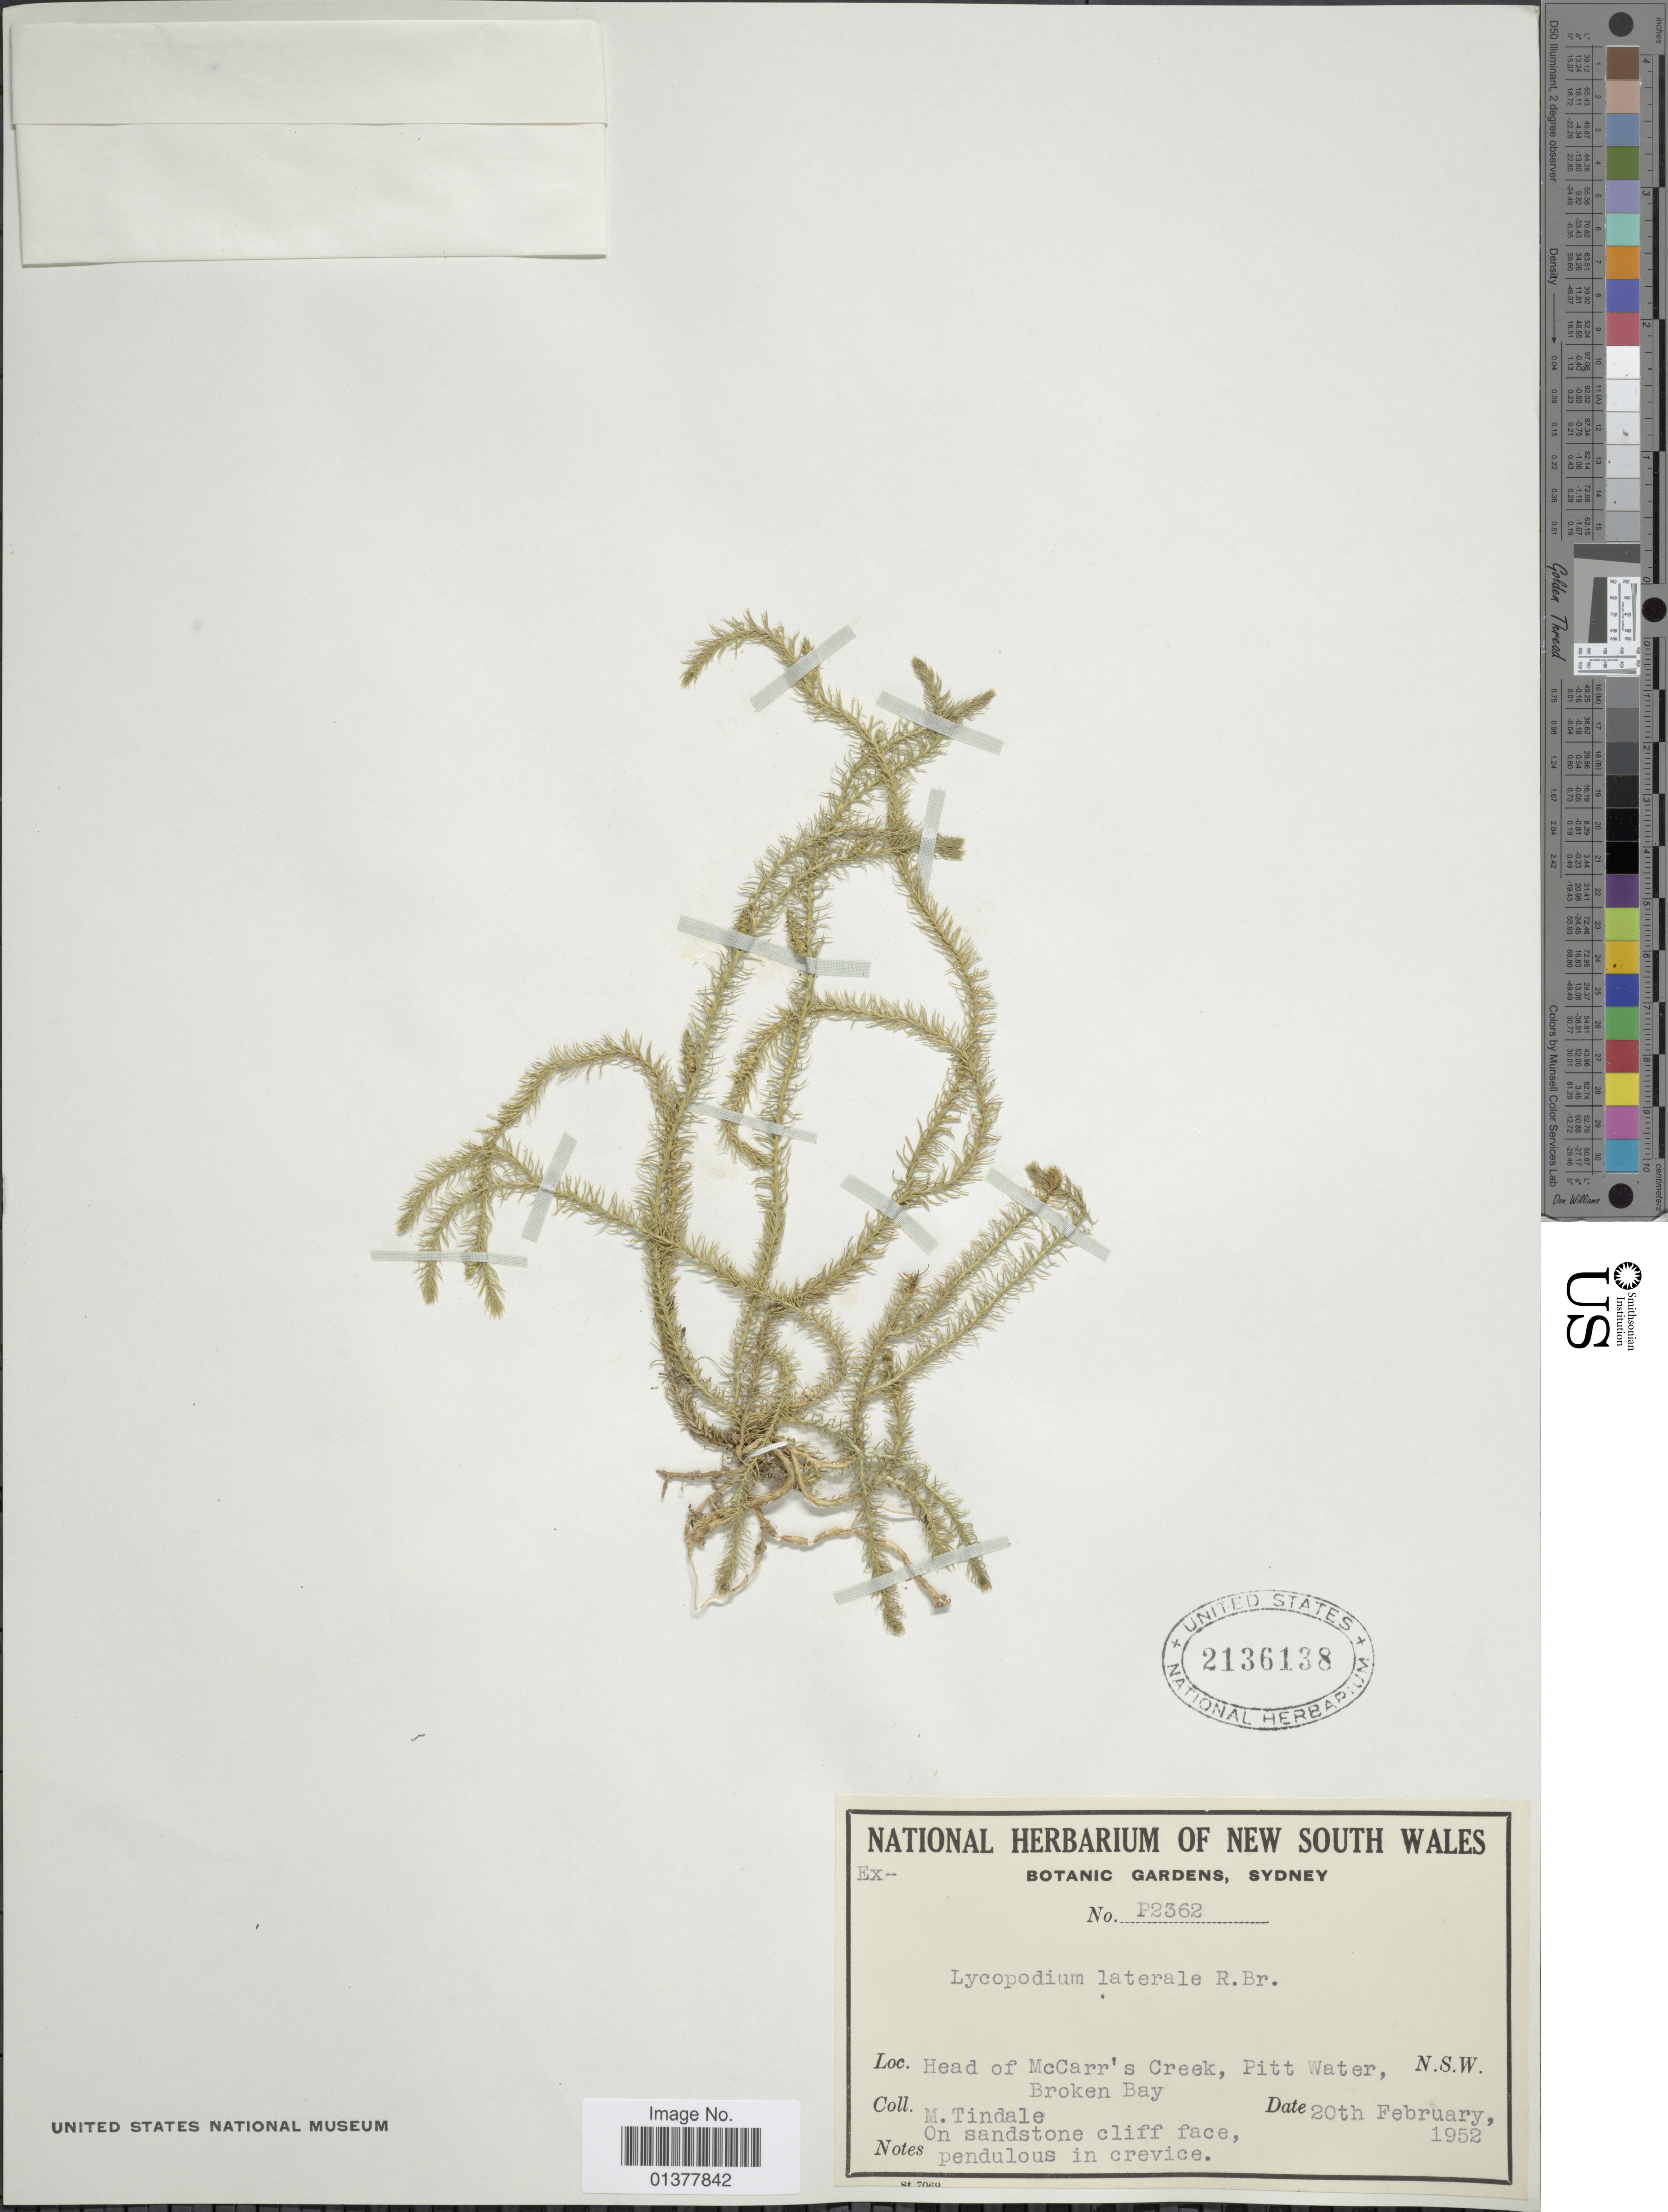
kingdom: Plantae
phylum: Tracheophyta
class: Lycopodiopsida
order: Lycopodiales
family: Lycopodiaceae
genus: Lateristachys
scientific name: Lateristachys lateralis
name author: (R. Br.) Holub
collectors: M. D. Tindale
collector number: P2362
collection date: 1952-02-20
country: Australia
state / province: New South Wales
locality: Head of McCarr's Creek, Pitt Water, Broken Bay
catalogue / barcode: US 2136138